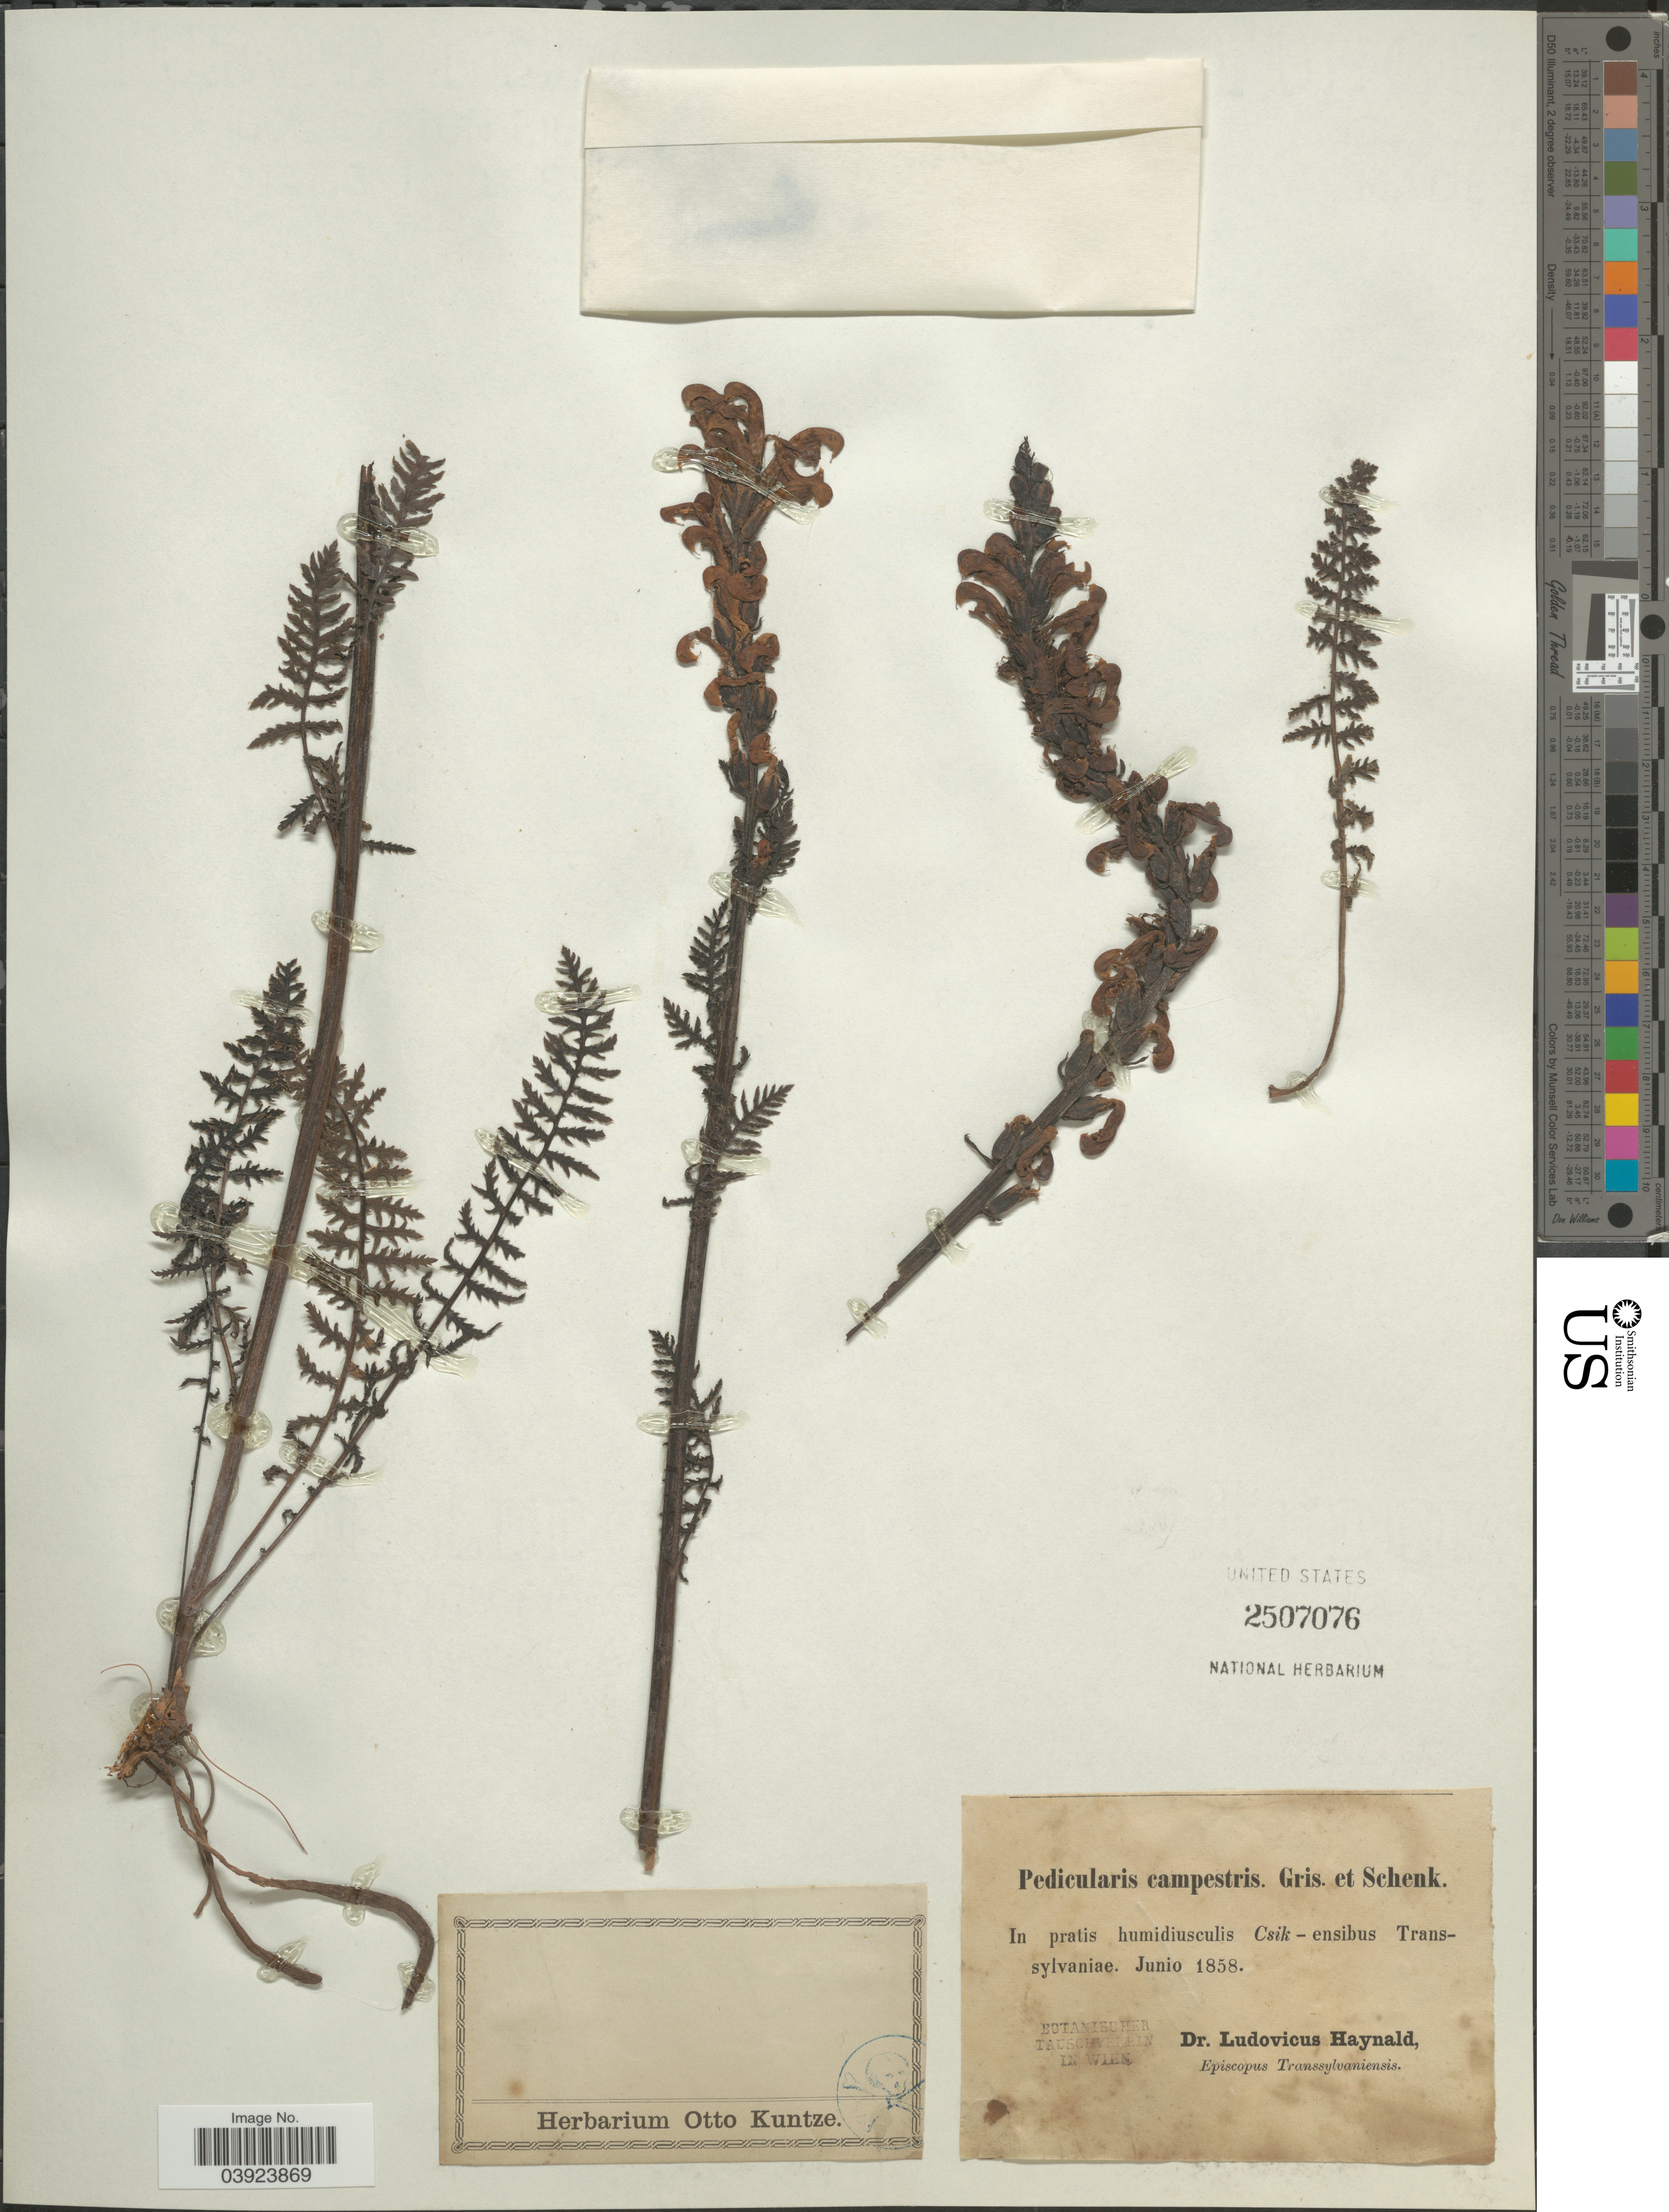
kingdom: Plantae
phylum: Tracheophyta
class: Magnoliopsida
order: Lamiales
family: Orobanchaceae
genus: Pedicularis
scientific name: Pedicularis campestris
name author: Griseb. & Schenk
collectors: L. Haynald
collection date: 1858-06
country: Romania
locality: In pratis humidiusculis Csik - ensibus Transsylvaniae.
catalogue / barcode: US 2507076